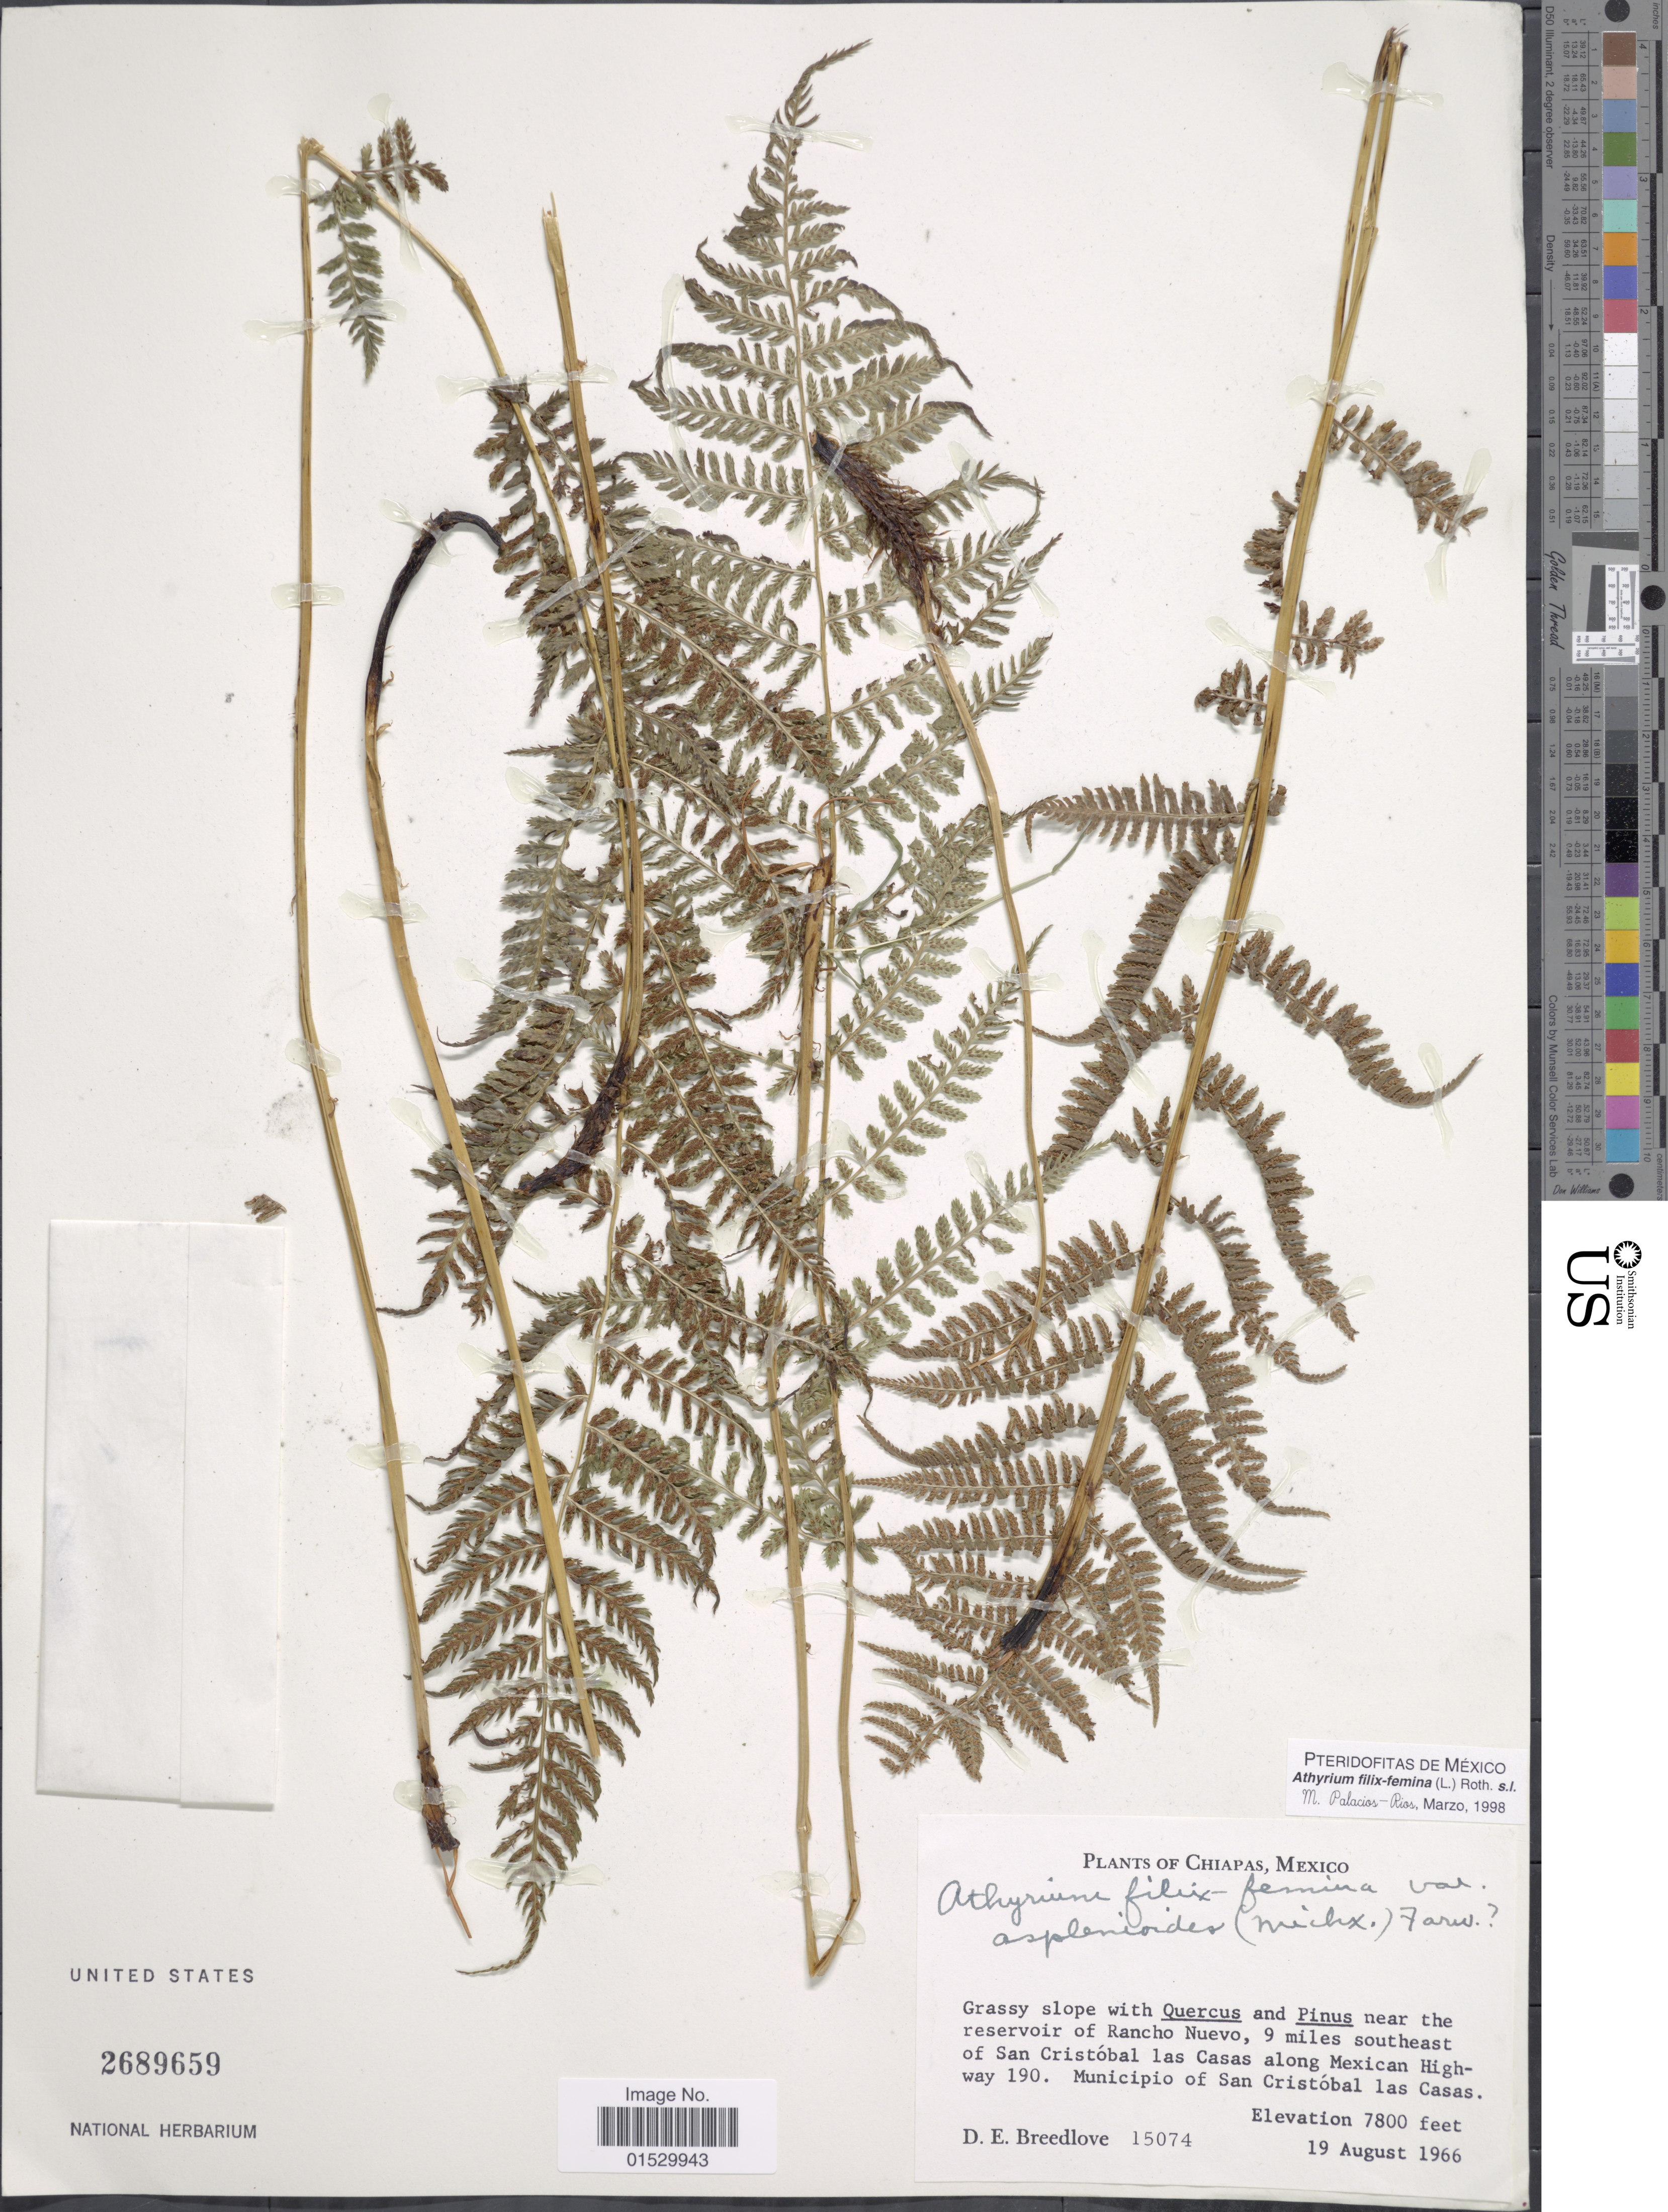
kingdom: Plantae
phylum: Tracheophyta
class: Polypodiopsida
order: Polypodiales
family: Athyriaceae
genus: Athyrium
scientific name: Athyrium bourgeaui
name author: E. Fourn.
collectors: D. E. Breedlove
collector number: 15074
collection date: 1966-08-19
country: Mexico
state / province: Chiapas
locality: Grassy slope with Quercus and Pinus near the reservoir of Rancho Nuevo, 9 miles southeast of San Cristobal las Casas along Mexican Highway 190. Muncipio of San Cristobal las casas.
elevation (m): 2377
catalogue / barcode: US 2689659